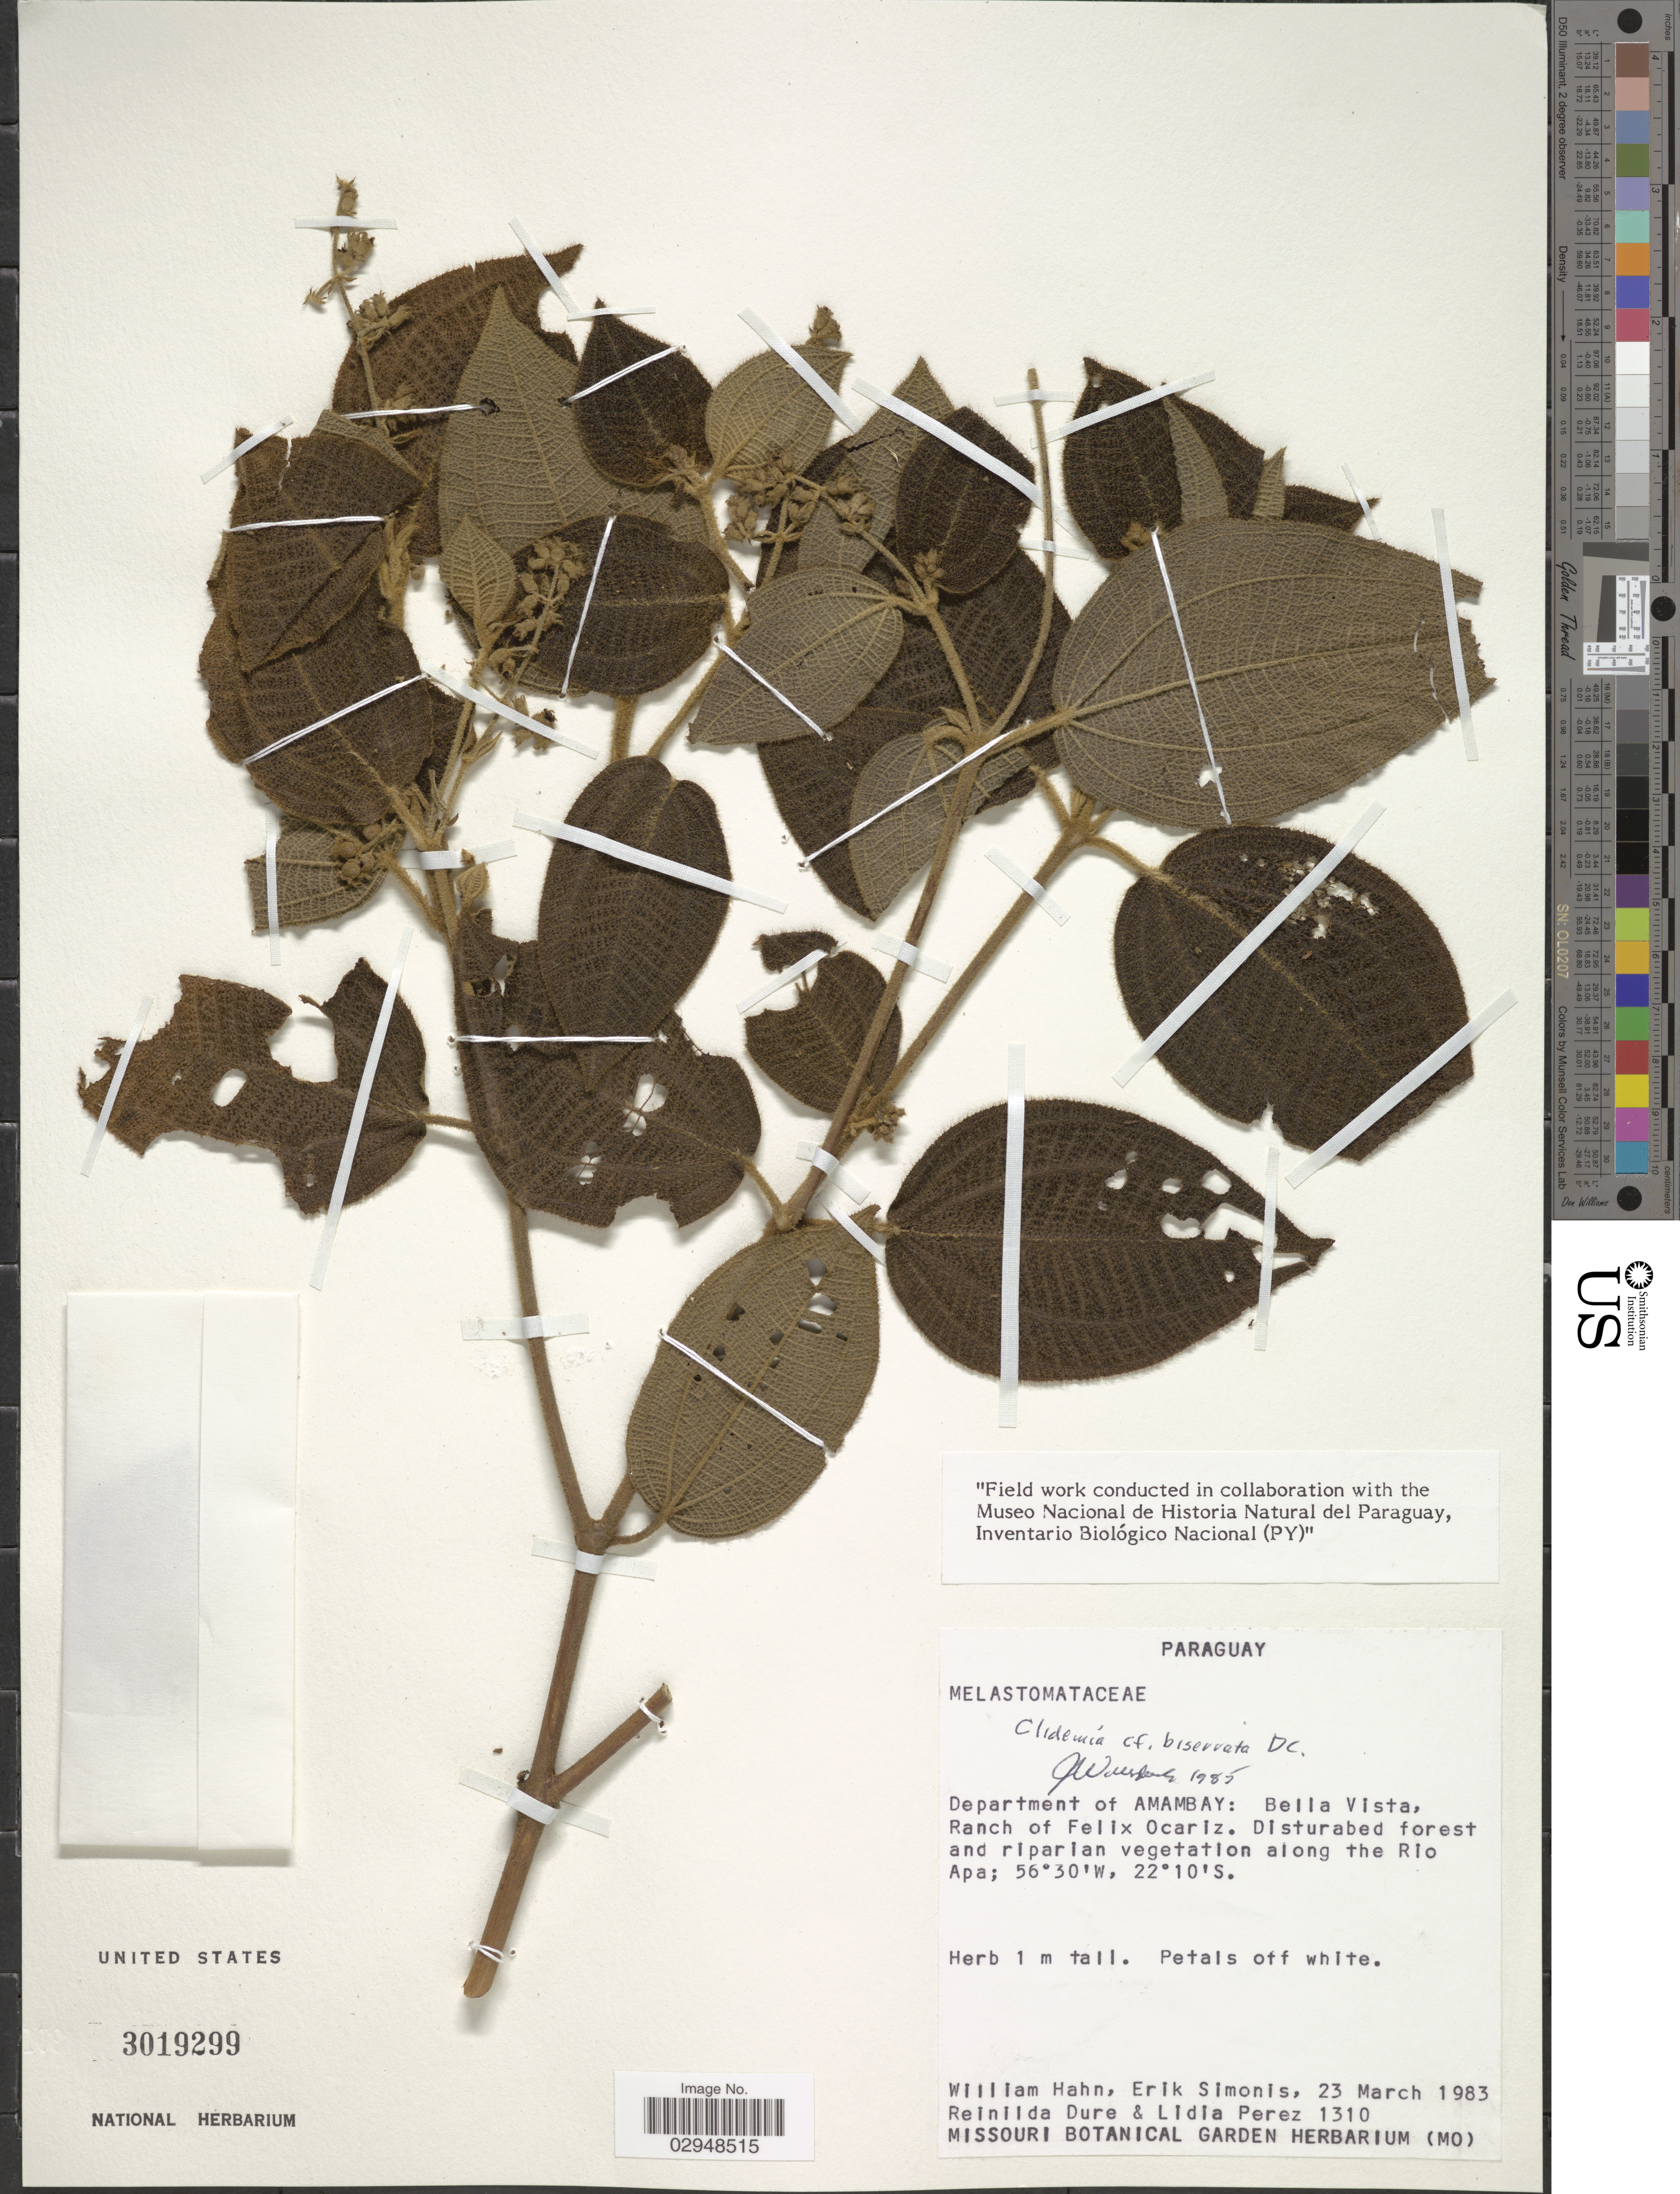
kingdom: Plantae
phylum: Tracheophyta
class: Magnoliopsida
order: Myrtales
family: Melastomataceae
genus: Clidemia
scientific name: Clidemia biserrata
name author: DC.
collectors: W. Hahn, E. Simonis, R. Duré & L. Pérez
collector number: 1310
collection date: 1983-03-23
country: Paraguay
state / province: Amambay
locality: Department of Amambay: Bella Vista, Ranch of Felix Ocariz. Along the rio Apa.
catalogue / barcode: US 3019299